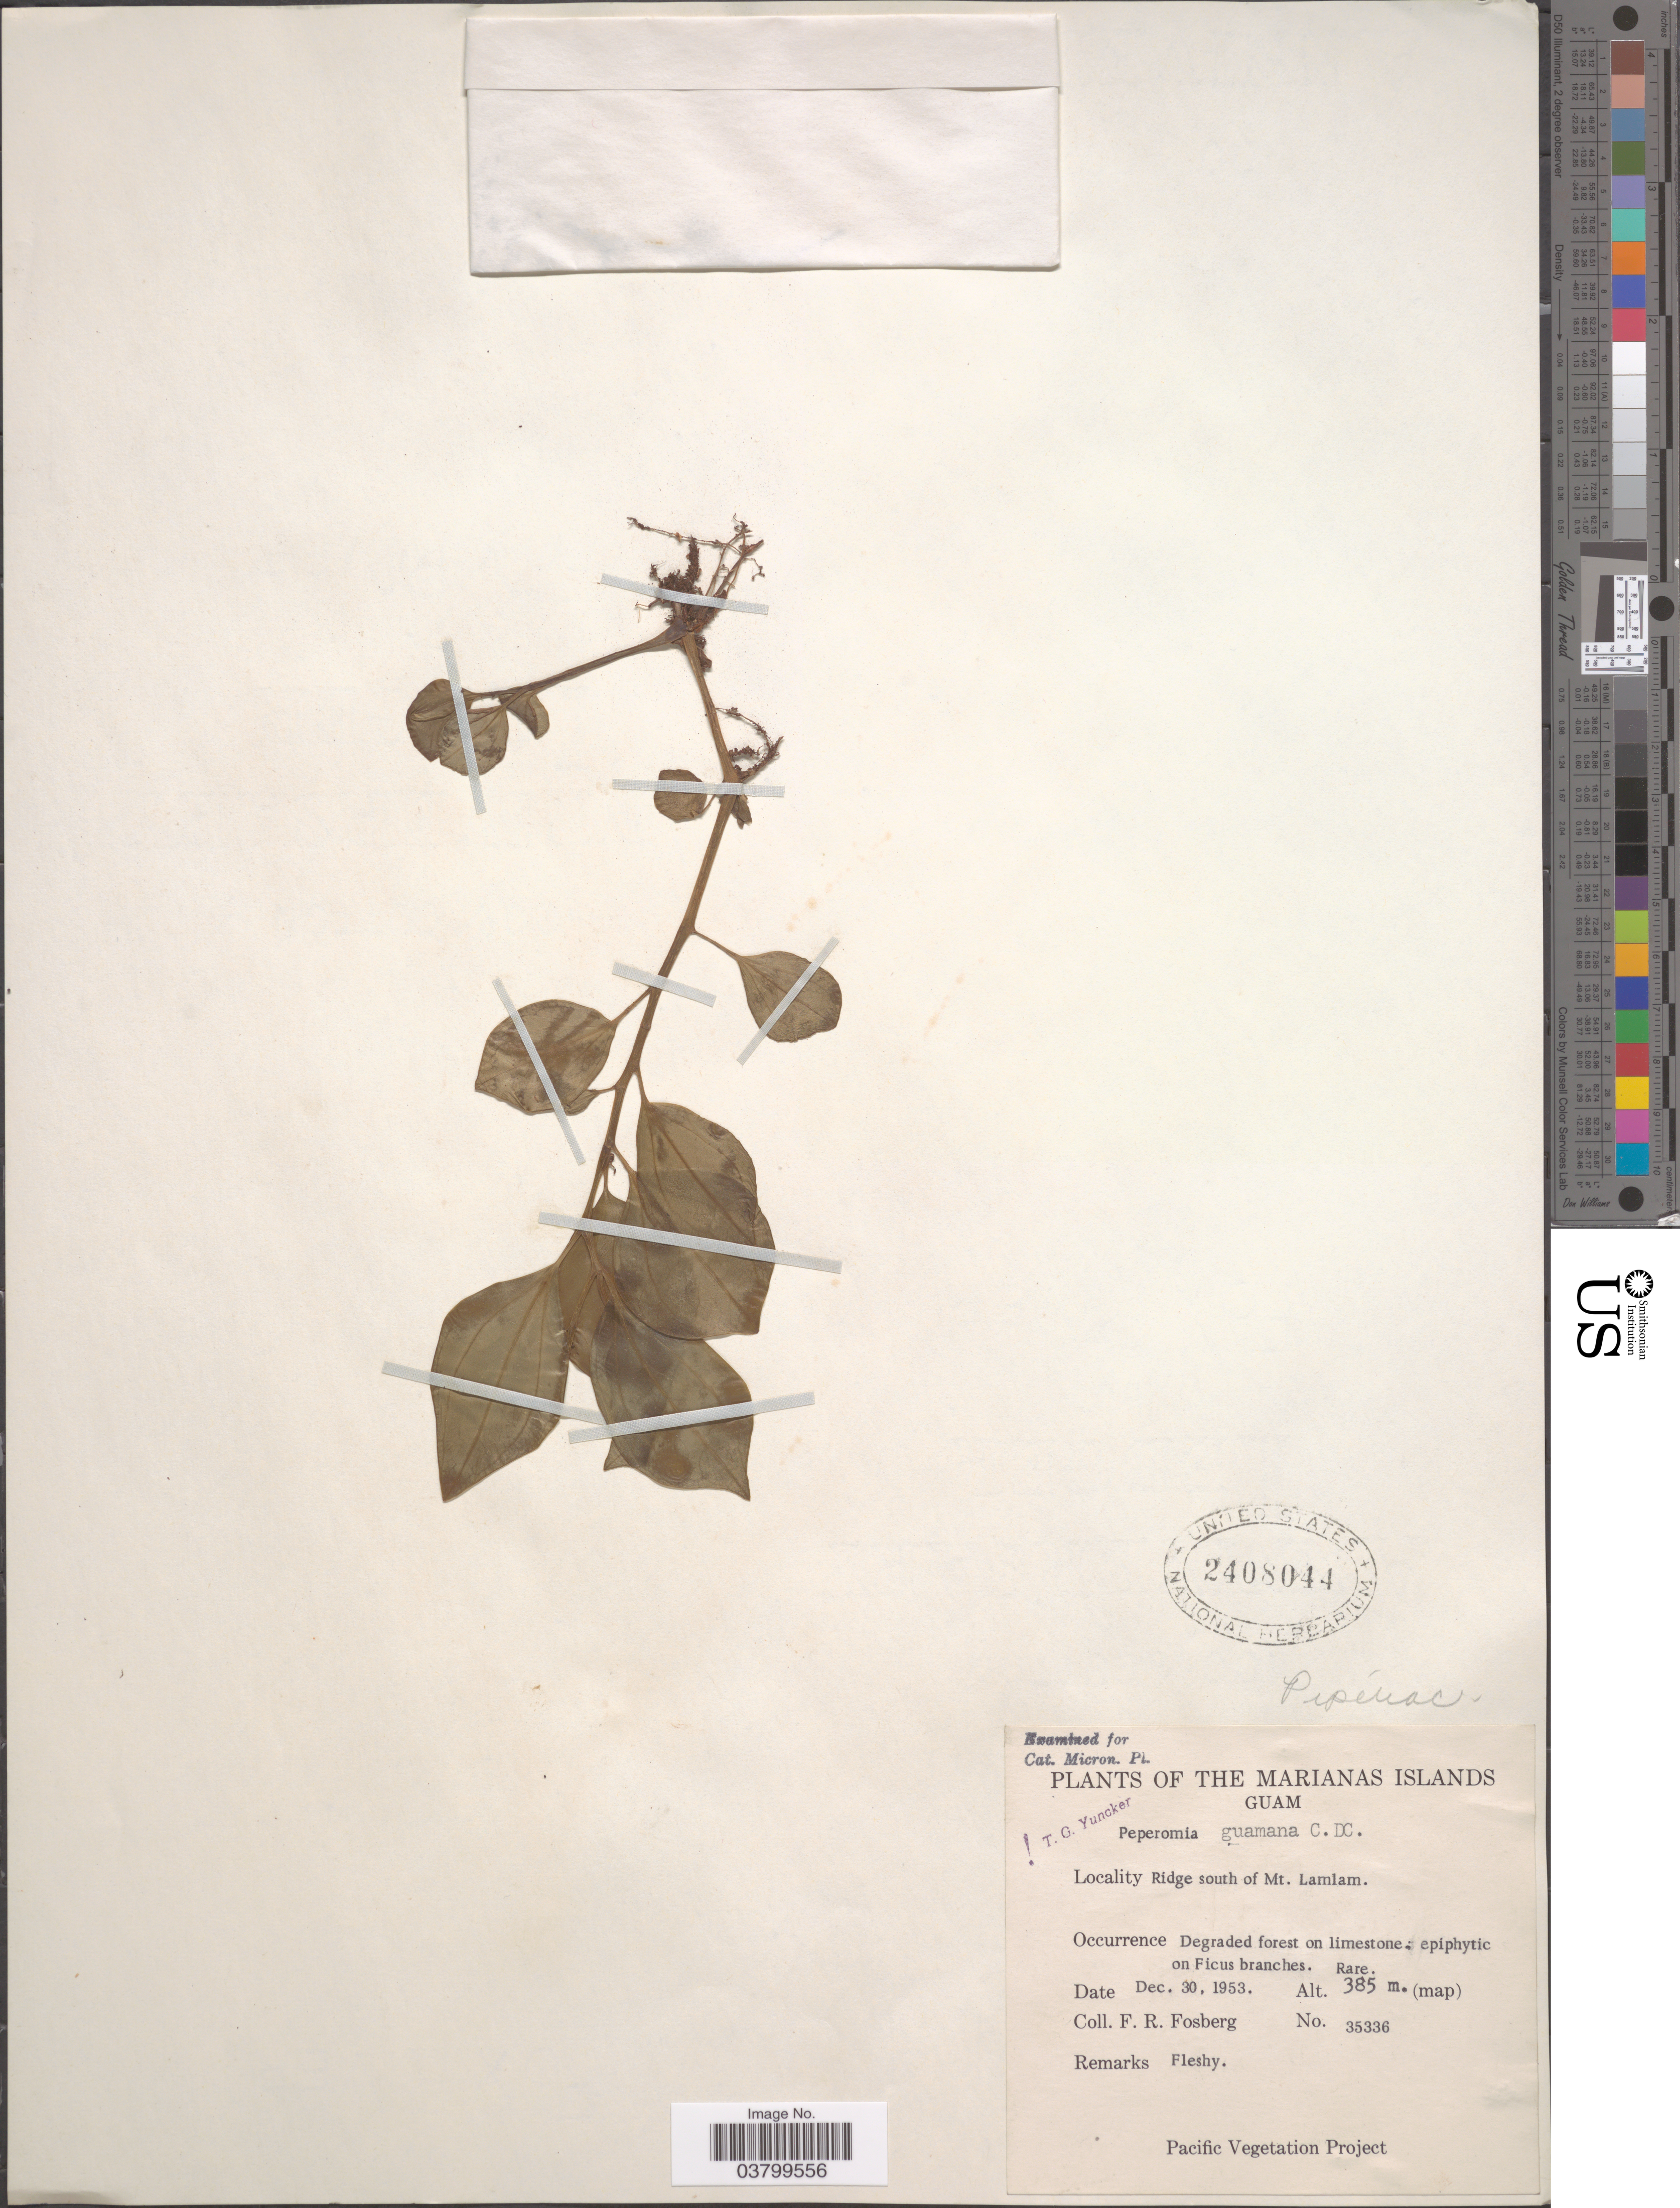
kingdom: Plantae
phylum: Tracheophyta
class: Magnoliopsida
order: Piperales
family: Piperaceae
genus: Peperomia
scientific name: Peperomia mariannensis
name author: C. DC.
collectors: F. R. Fosberg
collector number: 35336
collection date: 1953-12-30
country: Guam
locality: The Marianas Islands. Guam. Ridge south of Mt. Lamlam.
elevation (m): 385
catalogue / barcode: US 2408044